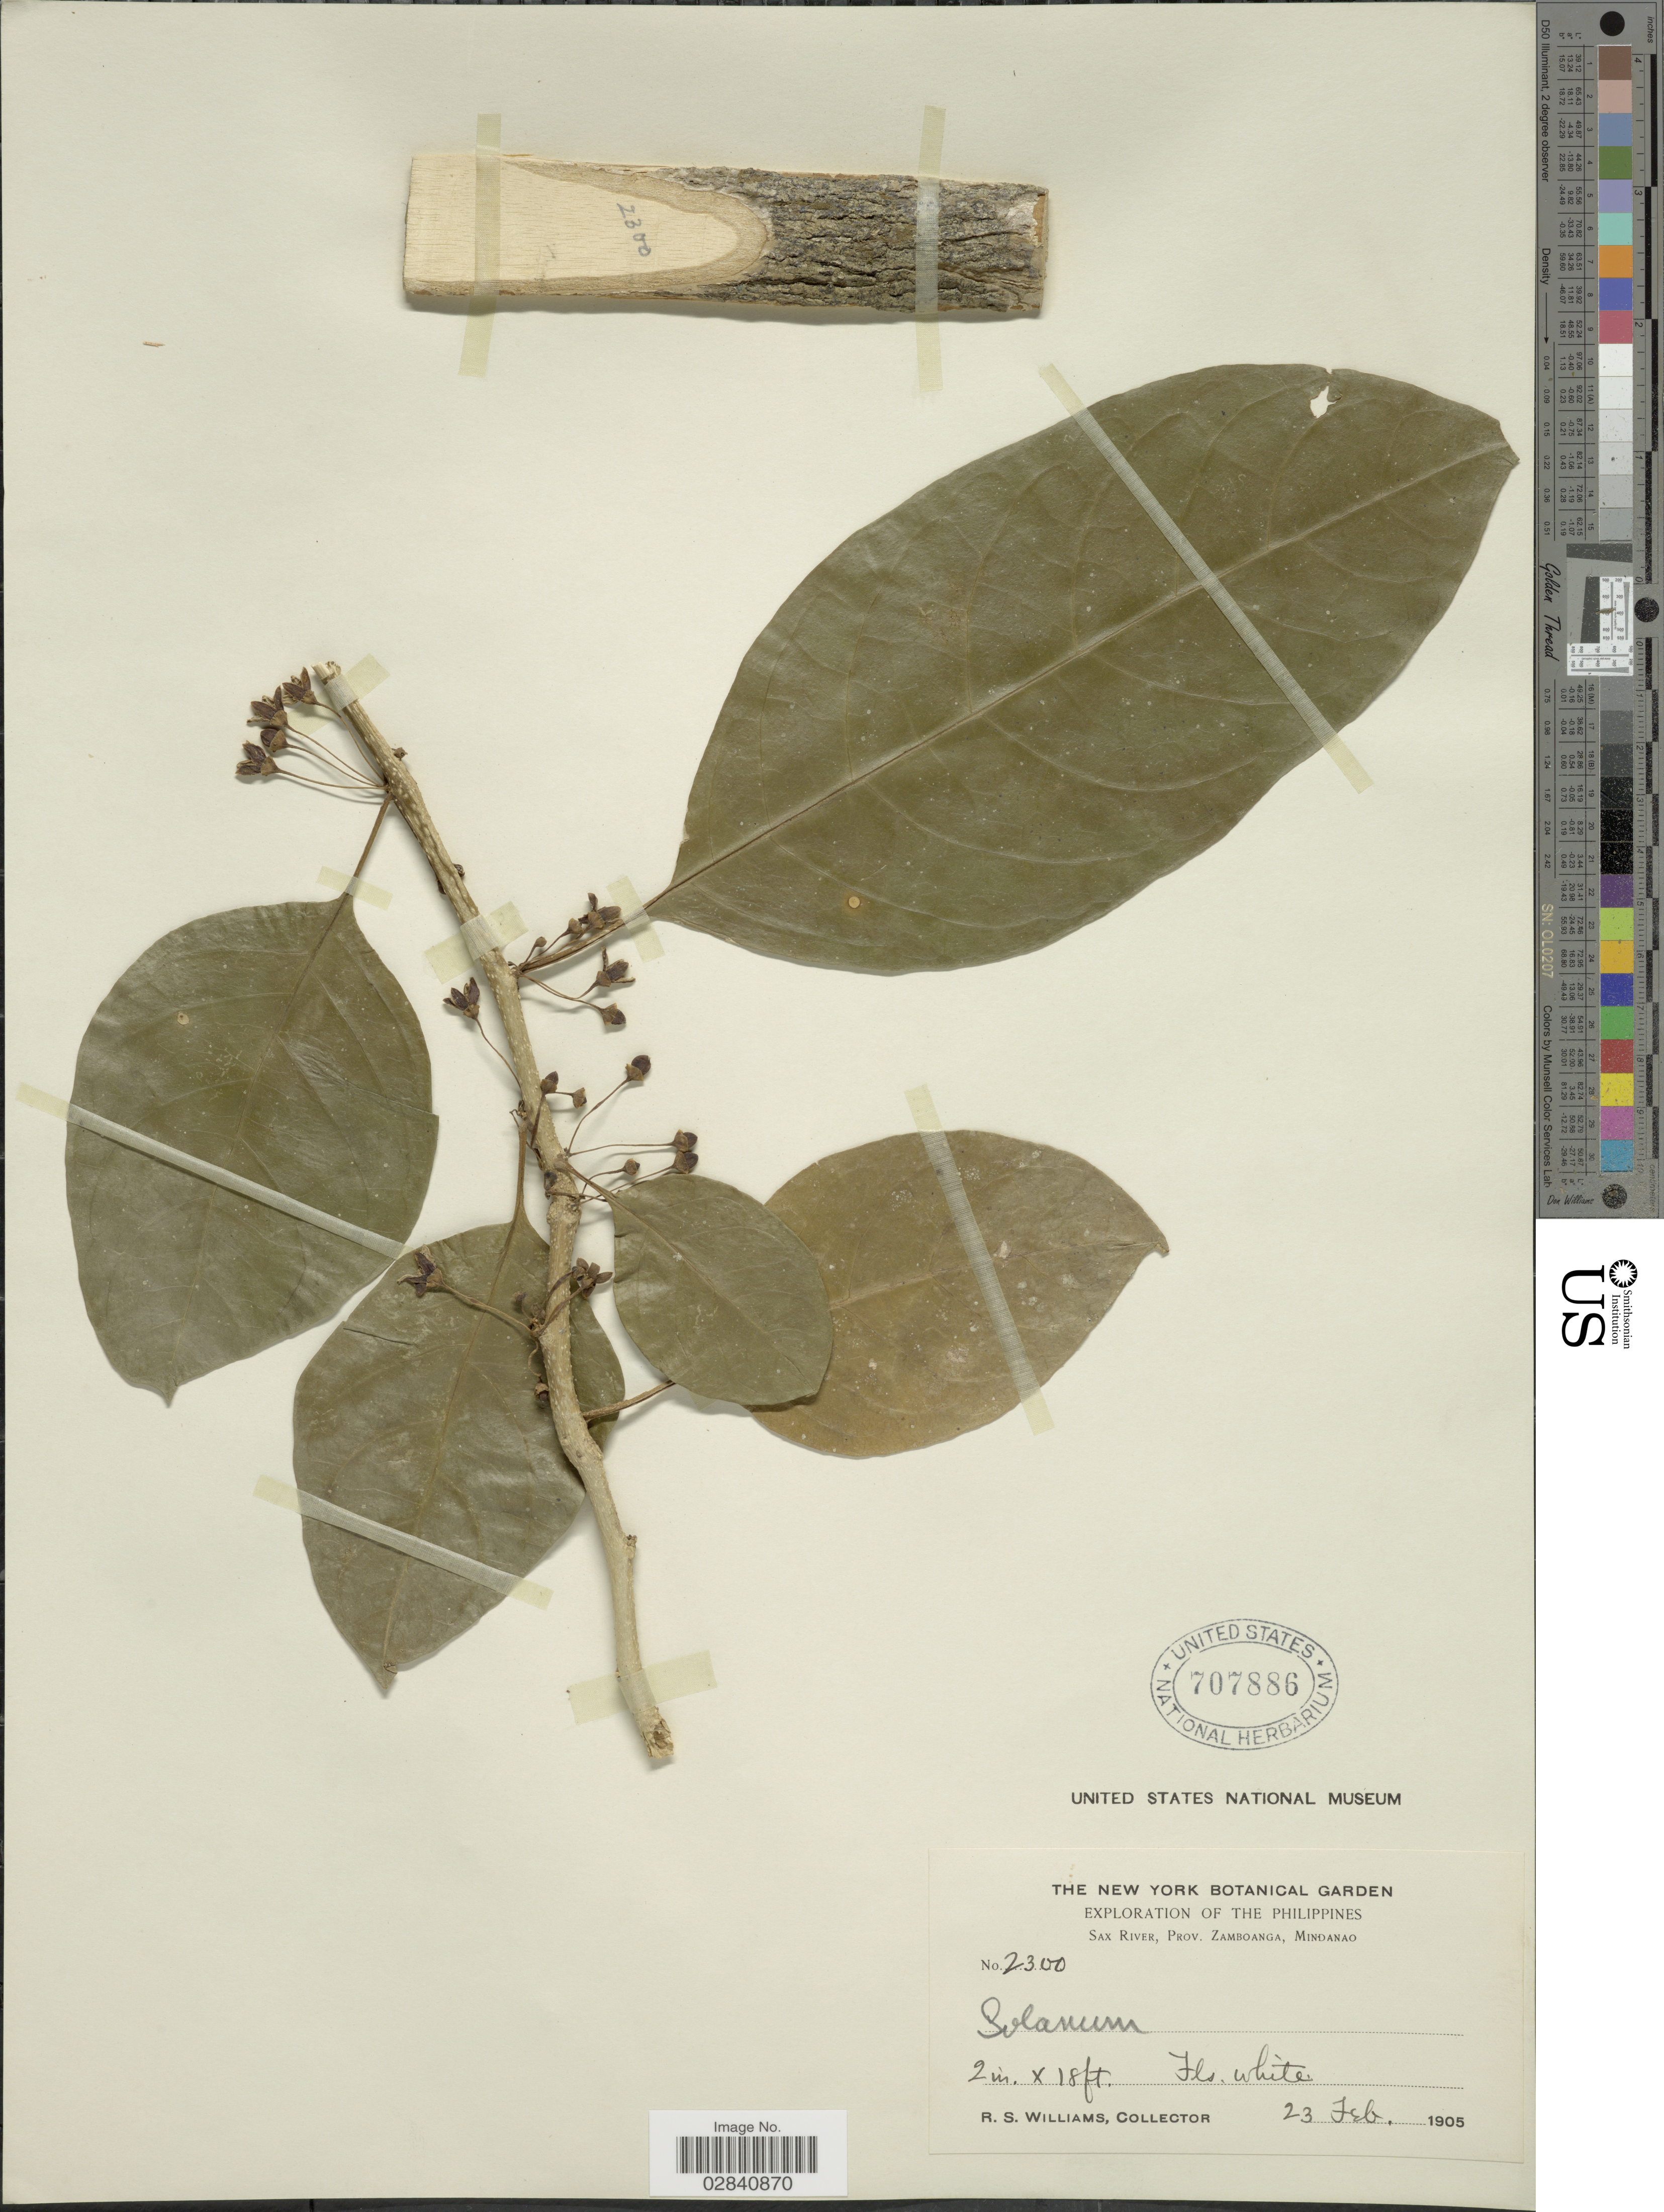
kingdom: Plantae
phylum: Tracheophyta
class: Magnoliopsida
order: Solanales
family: Solanaceae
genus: Lycianthes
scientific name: Lycianthes banahaensis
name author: (Elmer) Bitt.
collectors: R. S. Williams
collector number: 2300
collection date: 1905-02-23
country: Philippines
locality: Sax River, Prov. Zamboanga, Mindanao.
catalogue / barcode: US 707886